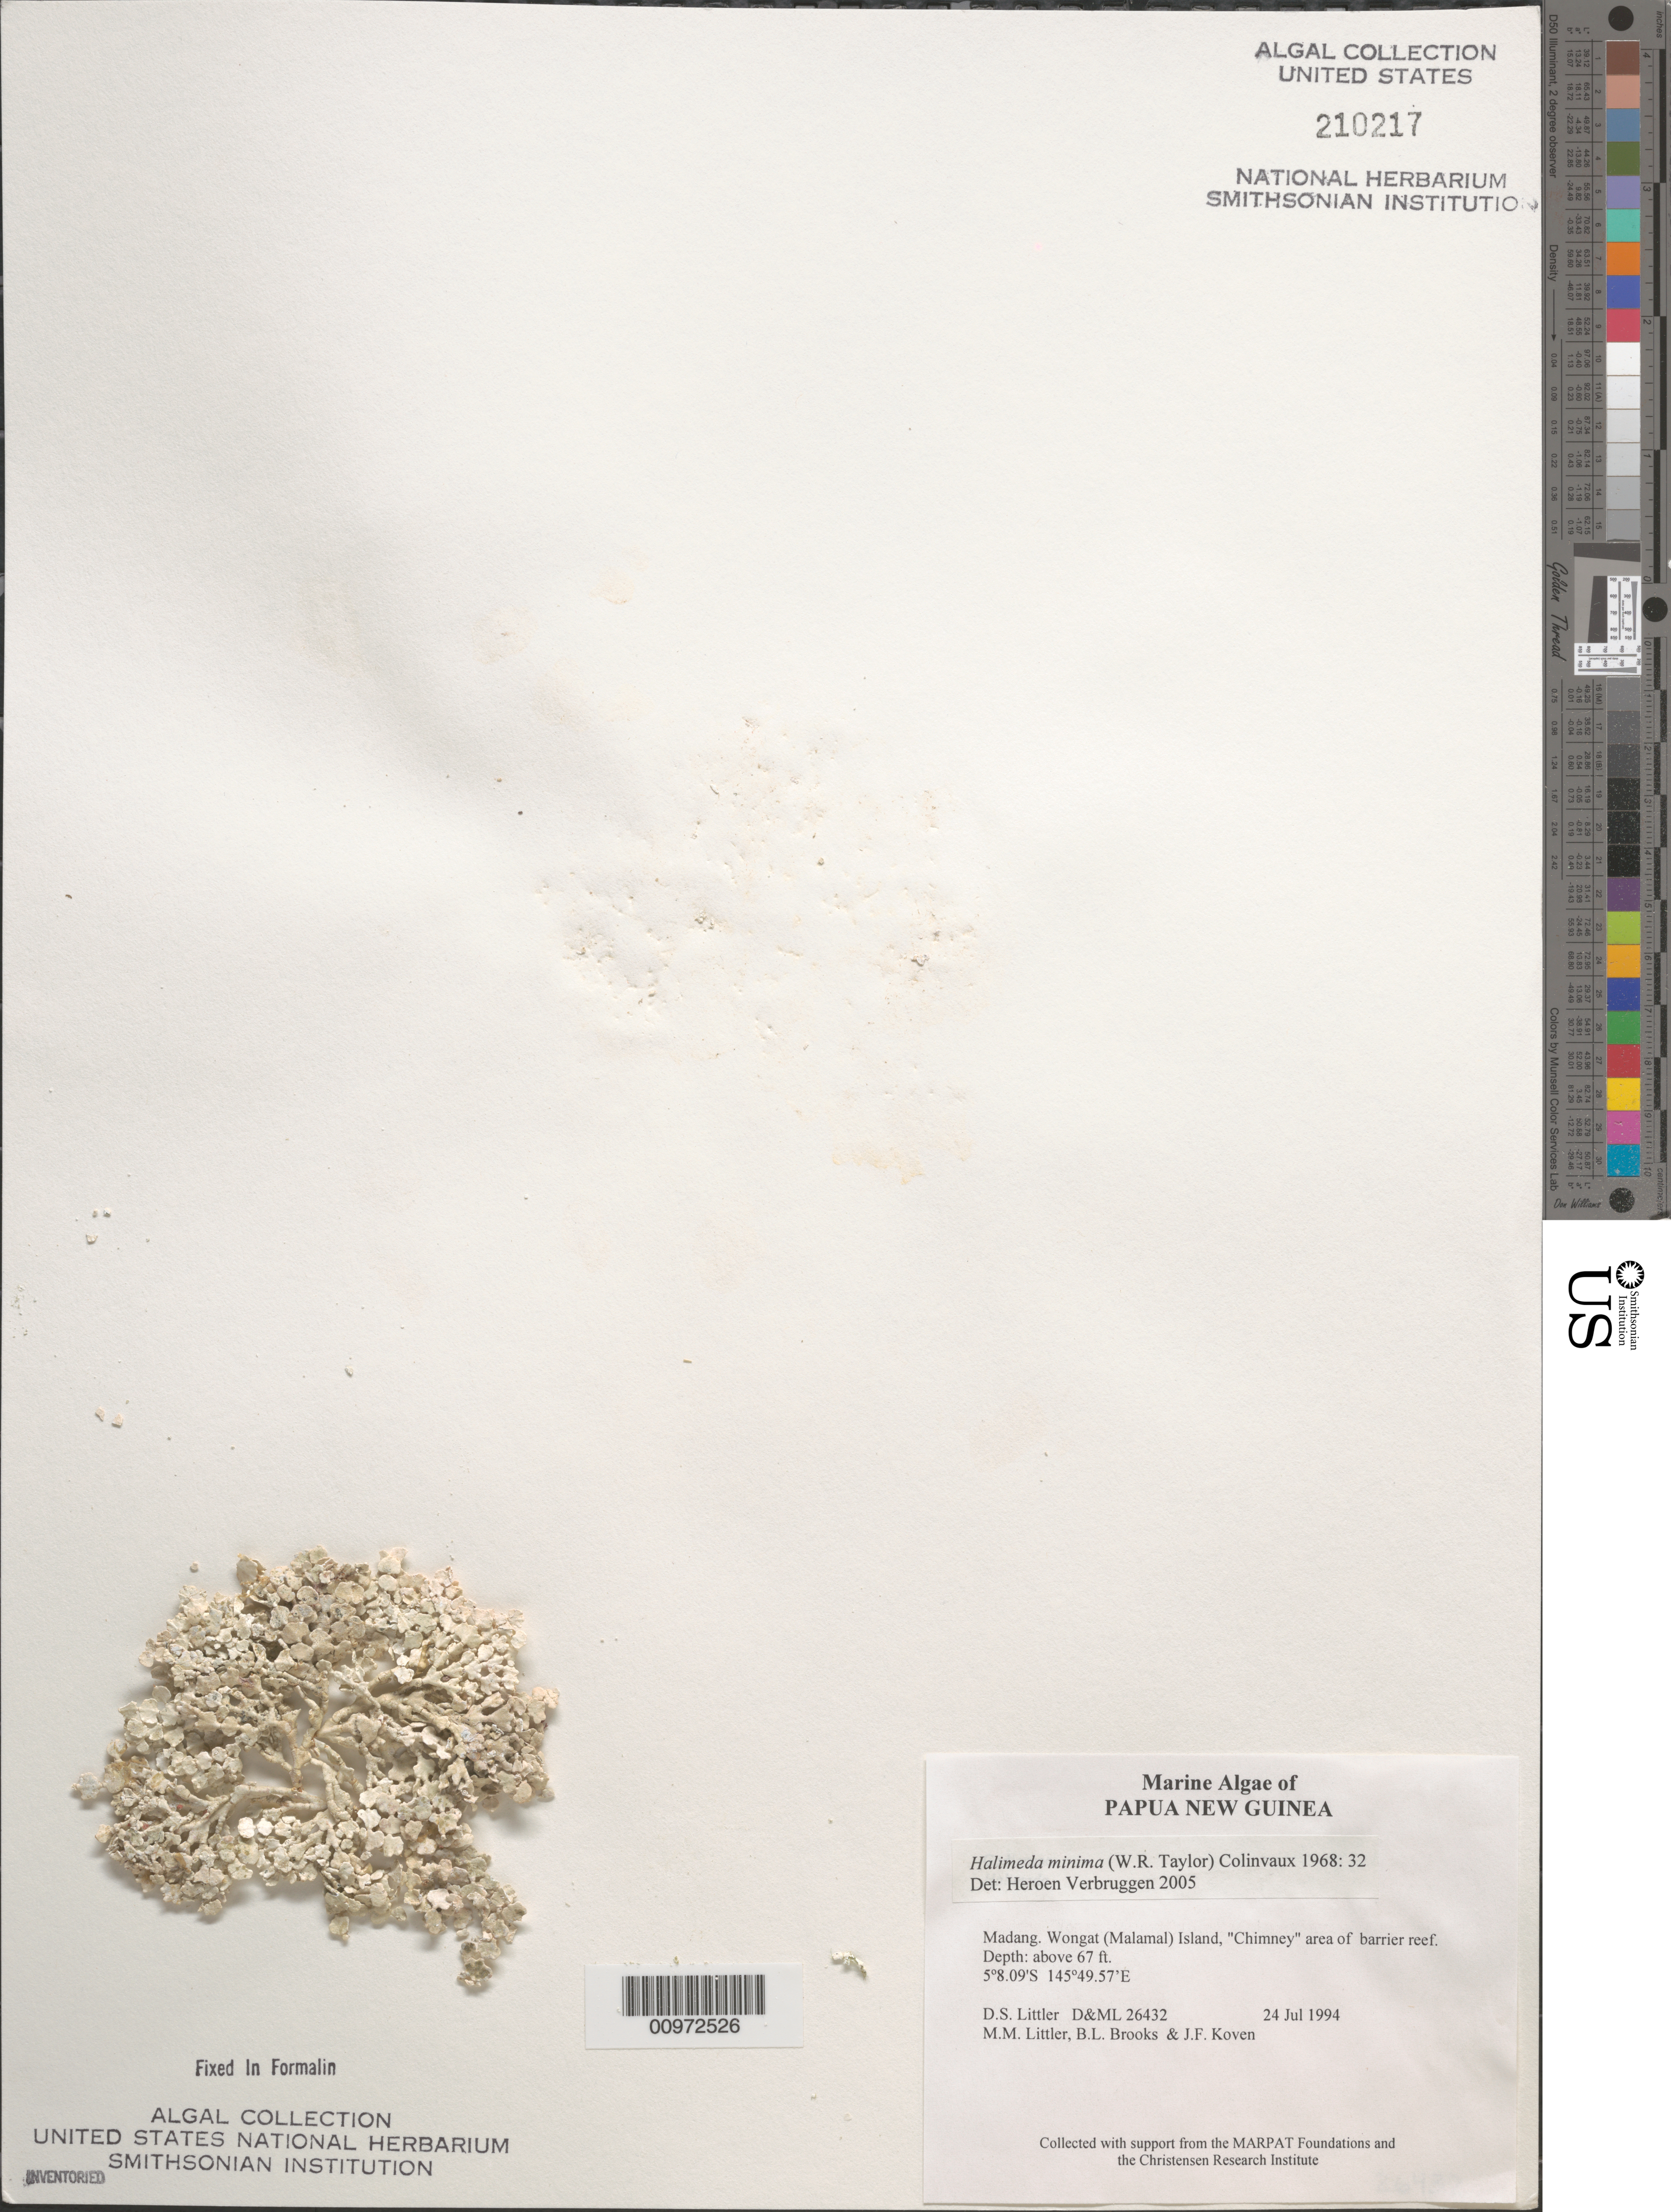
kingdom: Plantae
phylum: Chlorophyta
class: Ulvophyceae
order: Bryopsidales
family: Halimedaceae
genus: Halimeda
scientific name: Halimeda minima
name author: (W.R. Taylor) Hillis-Colinvaux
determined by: Verbruggen, H.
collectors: D. S. Littler, M. M. Littler, B. Brooks & J. Koven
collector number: D&ML 26432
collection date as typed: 24 Jul 1994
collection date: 1994-07-24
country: Papua New Guinea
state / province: Madang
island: Wongat [Malamal]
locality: Chimney area of barrier reef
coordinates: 5 8.09'S, 145 49.57'E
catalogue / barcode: US 210217